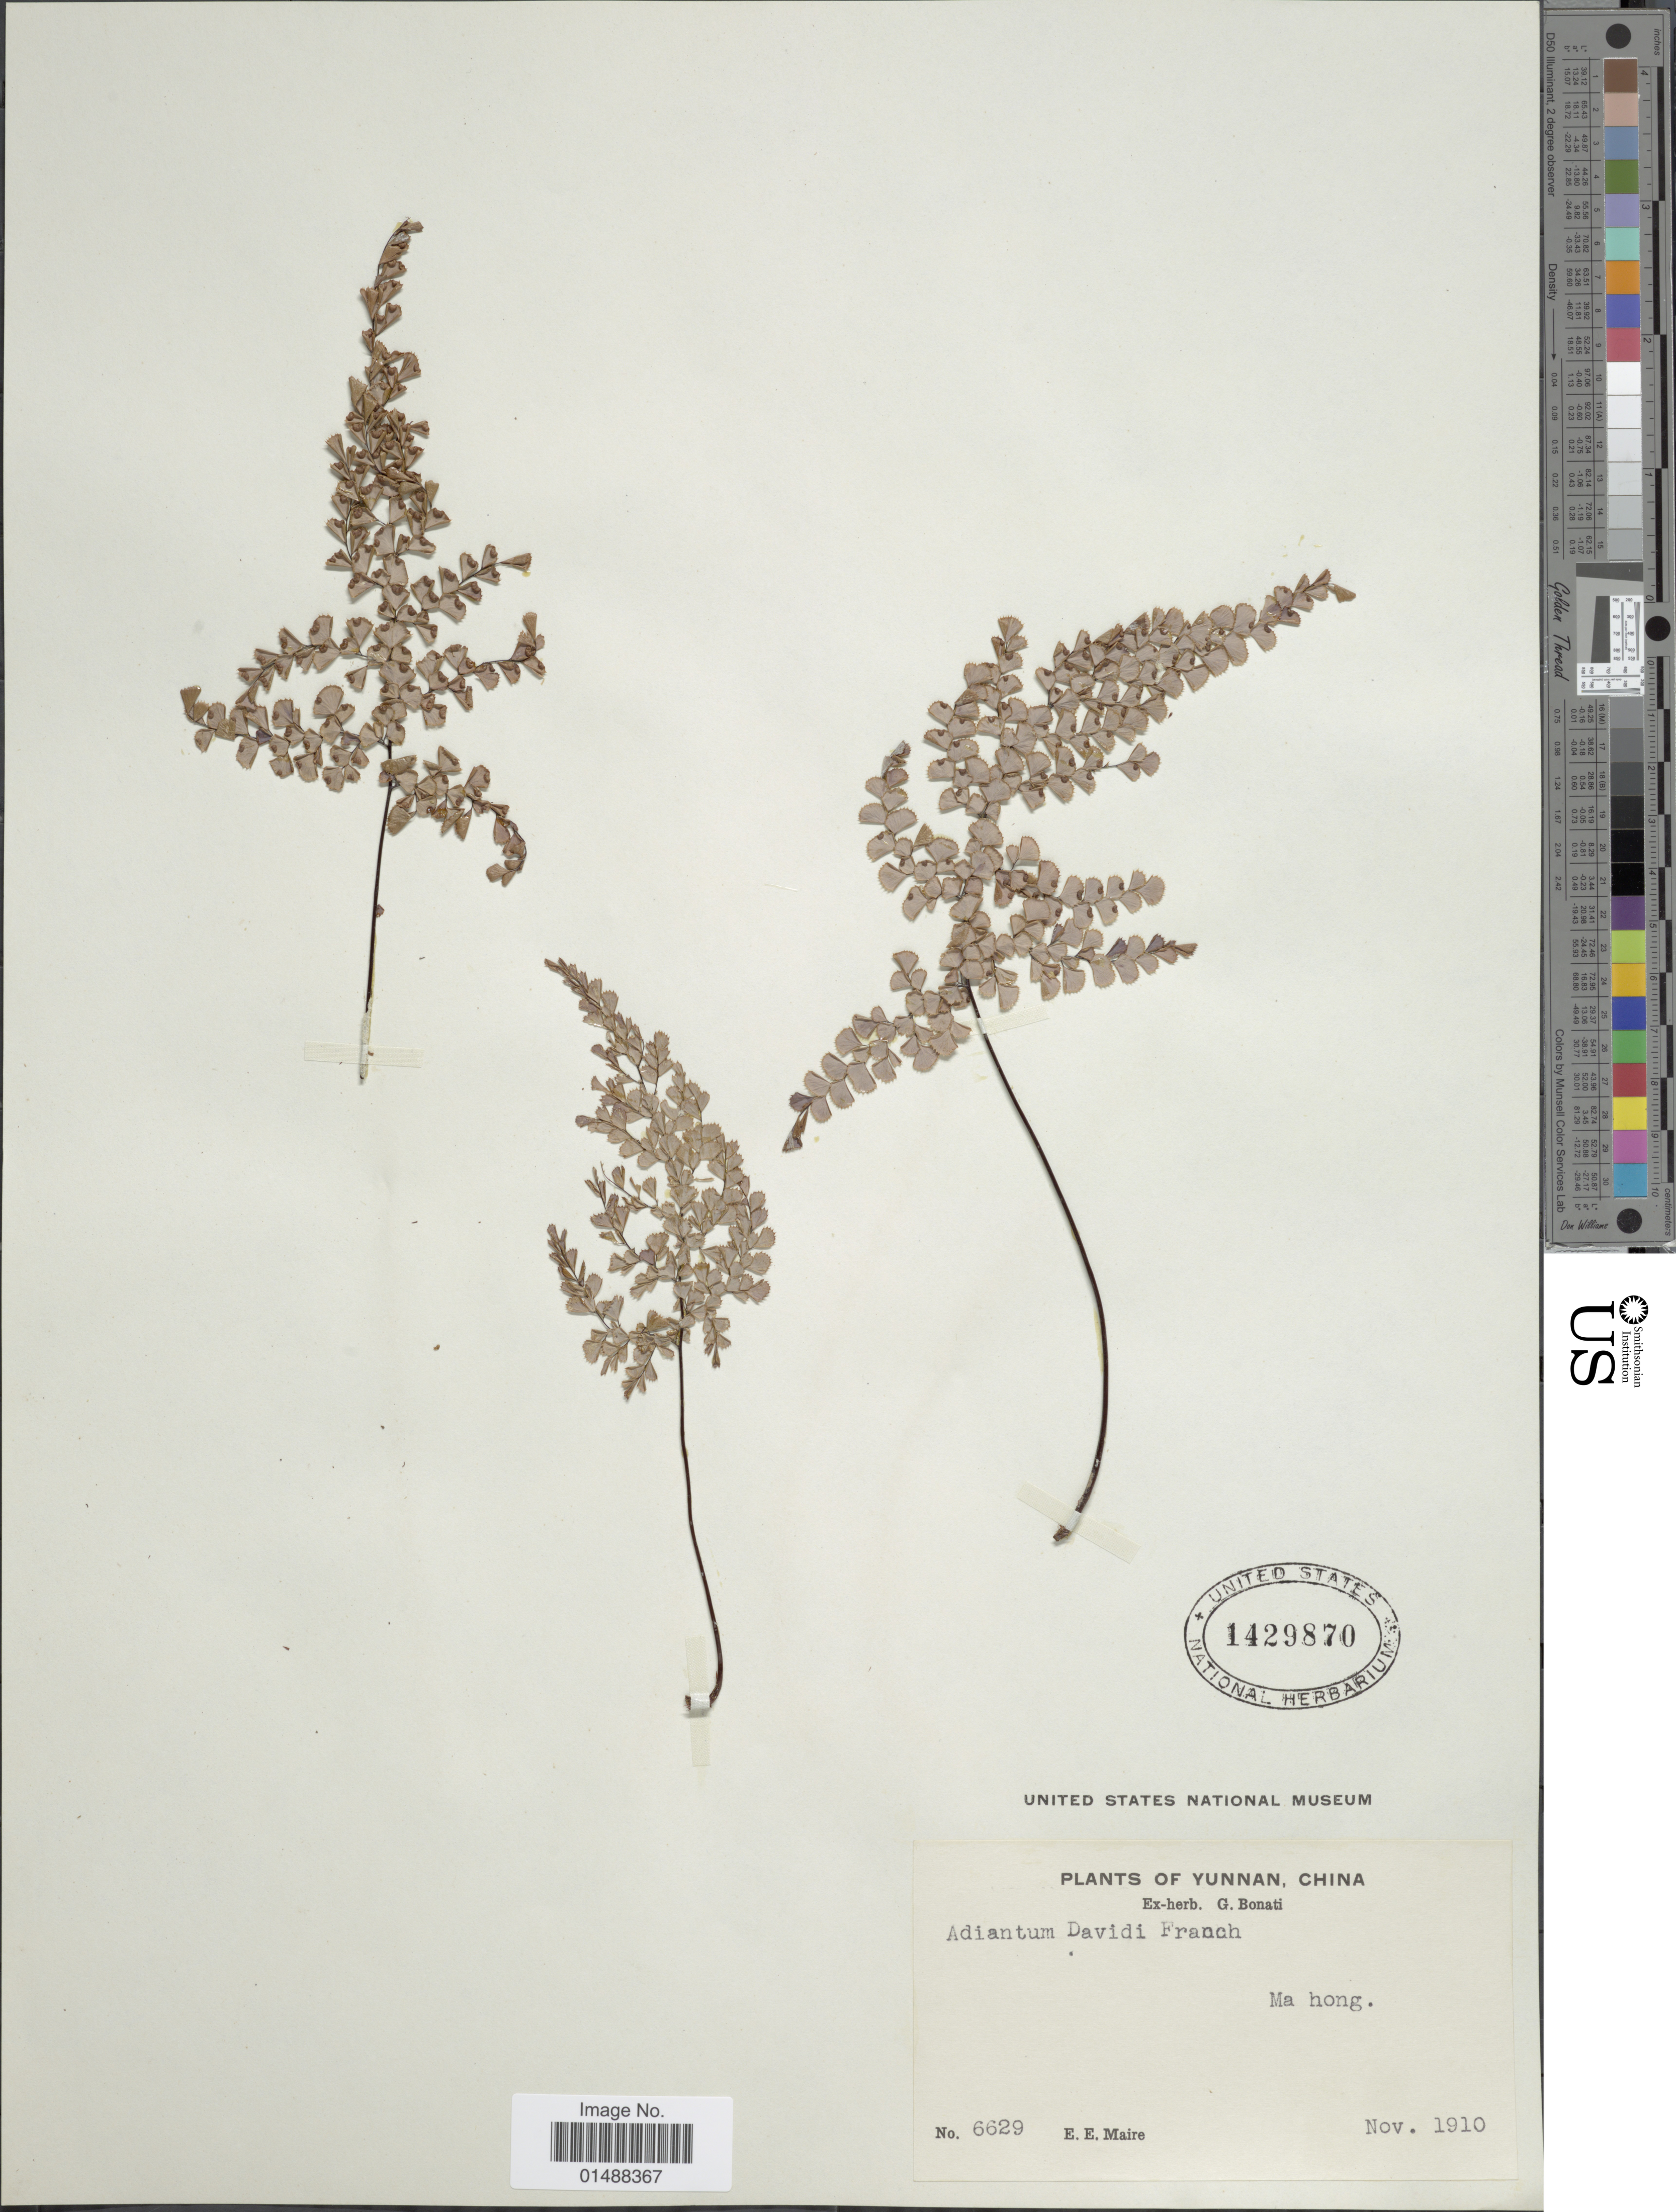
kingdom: Plantae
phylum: Tracheophyta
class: Polypodiopsida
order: Polypodiales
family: Pteridaceae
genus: Adiantum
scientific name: Adiantum davidii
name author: Franch.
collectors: E. E. Maire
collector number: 6629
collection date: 1910-11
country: China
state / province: Yunnan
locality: China, Yunnan, Ma Hong.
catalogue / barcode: US 1429870